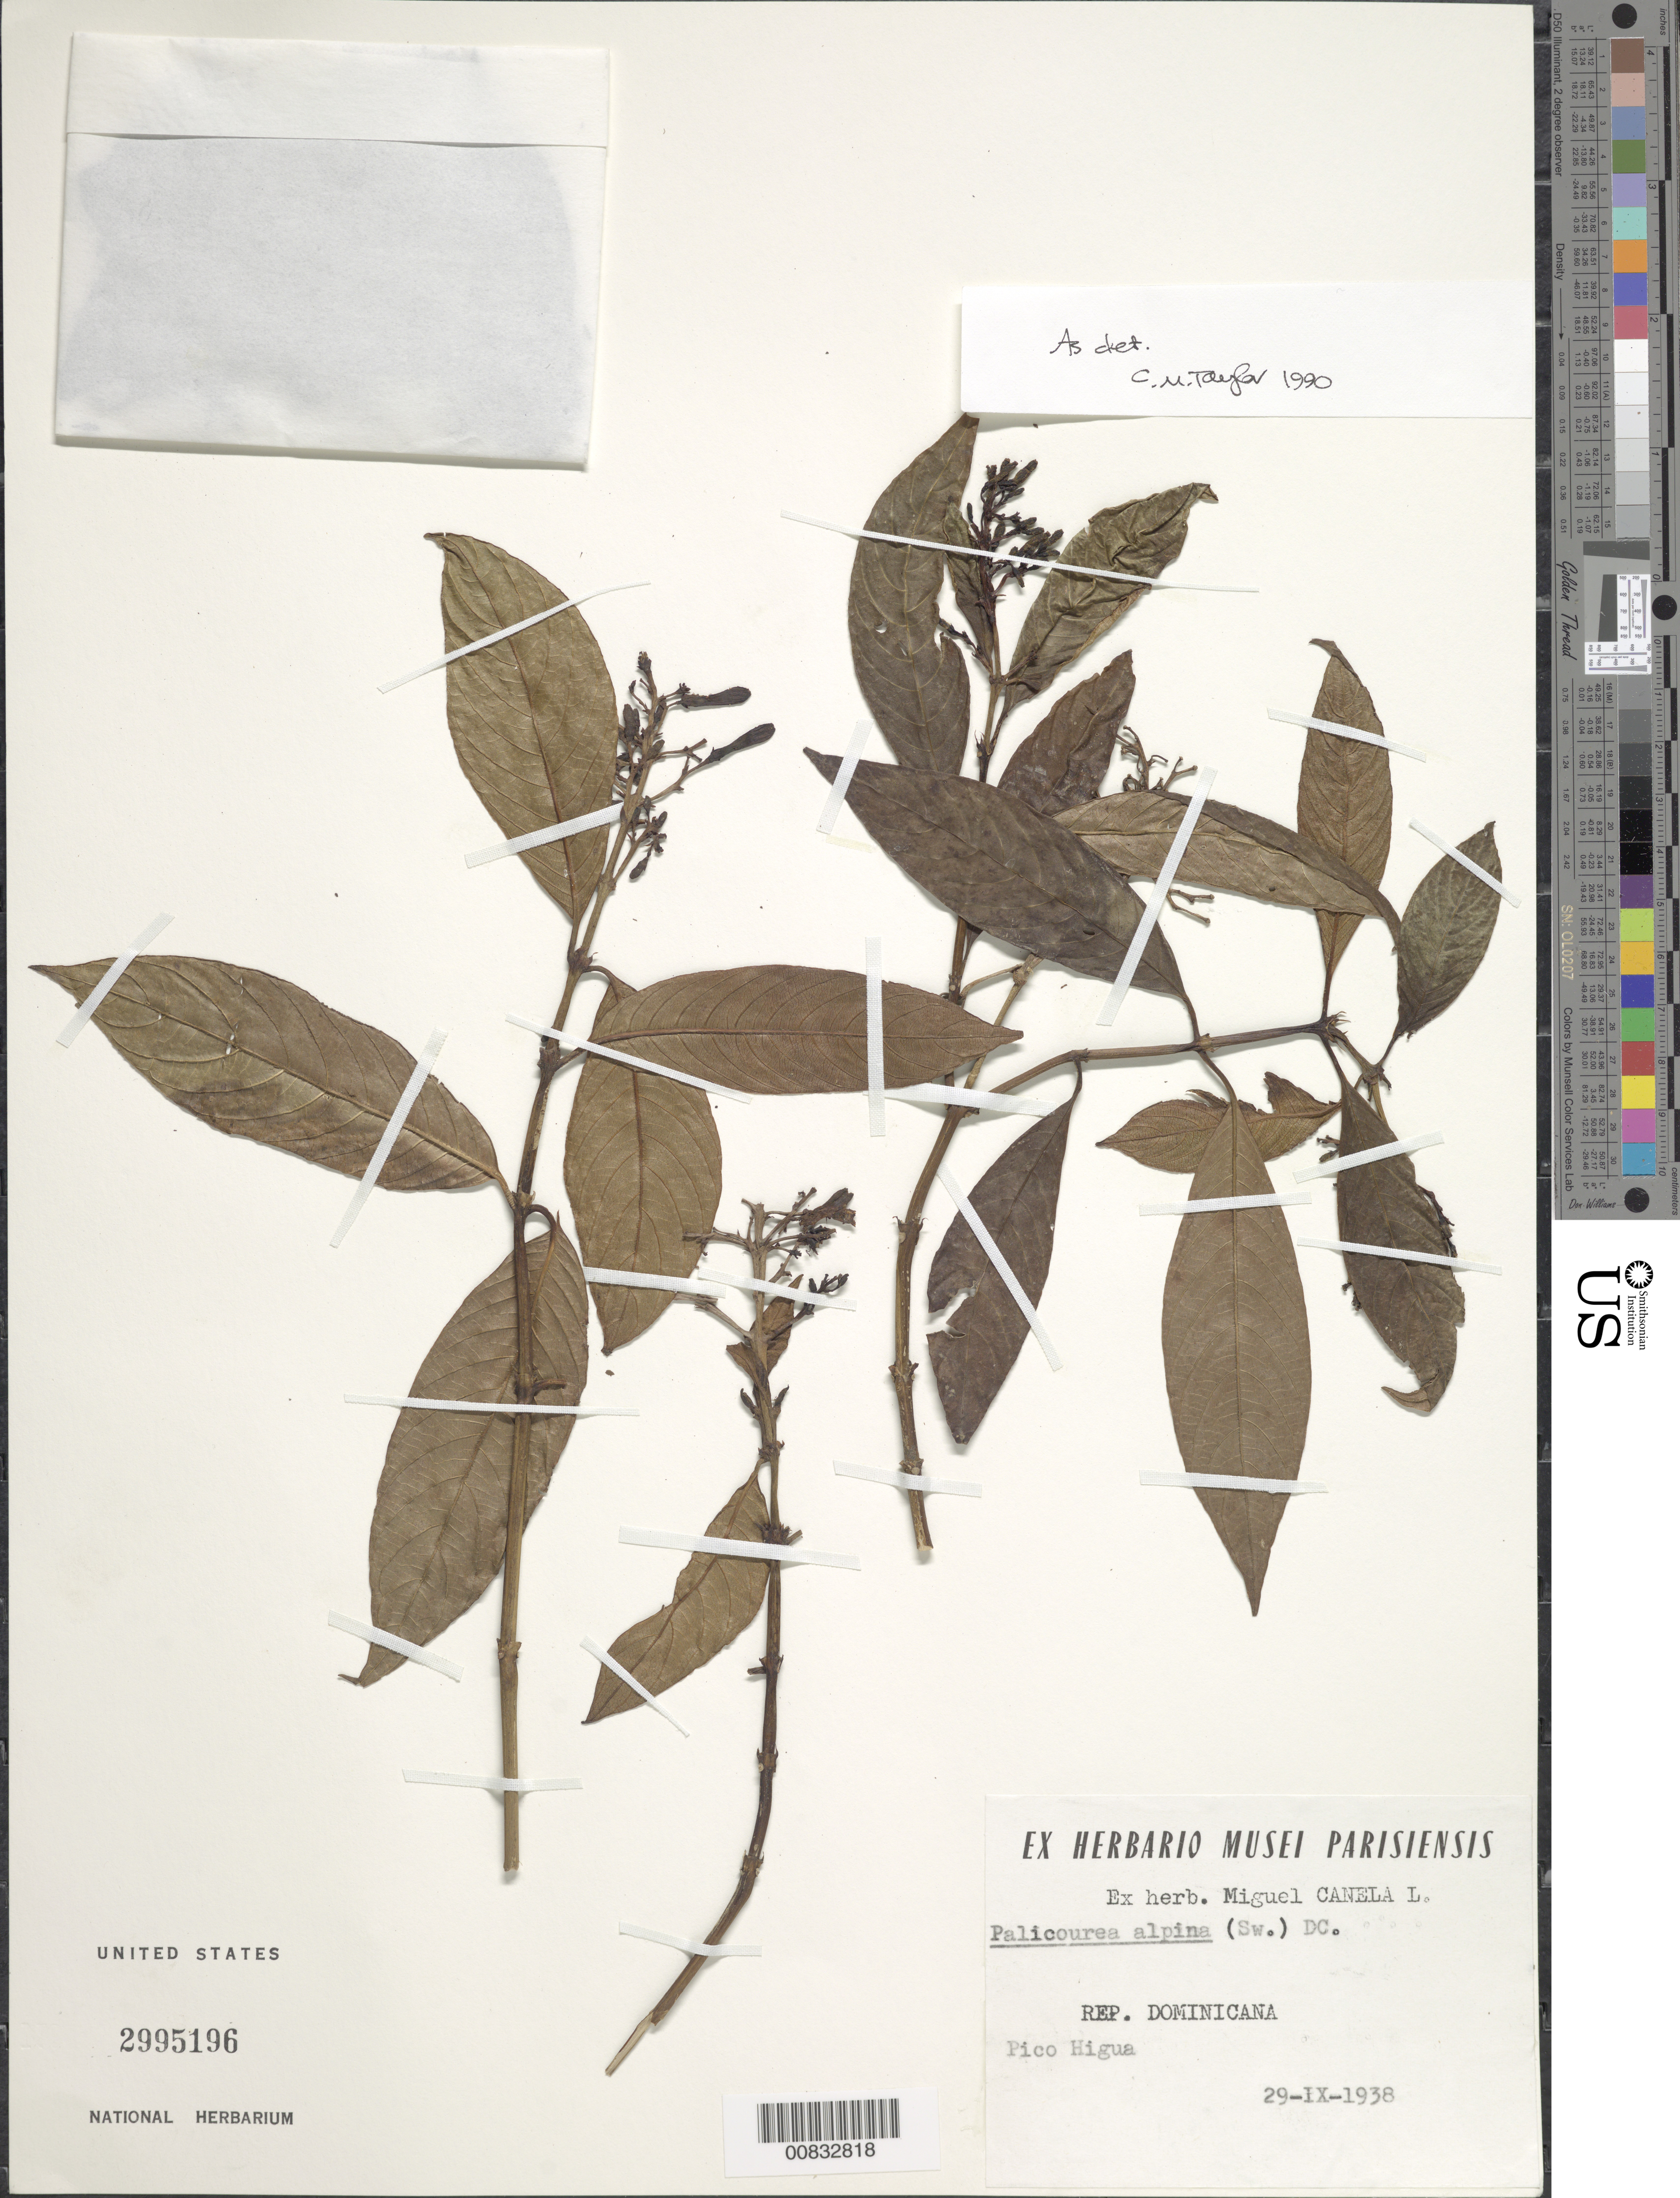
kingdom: Plantae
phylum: Tracheophyta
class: Magnoliopsida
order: Gentianales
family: Rubiaceae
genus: Palicourea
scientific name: Palicourea alpina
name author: (Sw.) DC.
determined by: Taylor, Charlotte M.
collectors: M. Canela Lazaro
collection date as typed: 29 Sep 1938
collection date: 1938-09-29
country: Dominican Republic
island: Hispaniola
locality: Pico Higua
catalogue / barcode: US 2995196